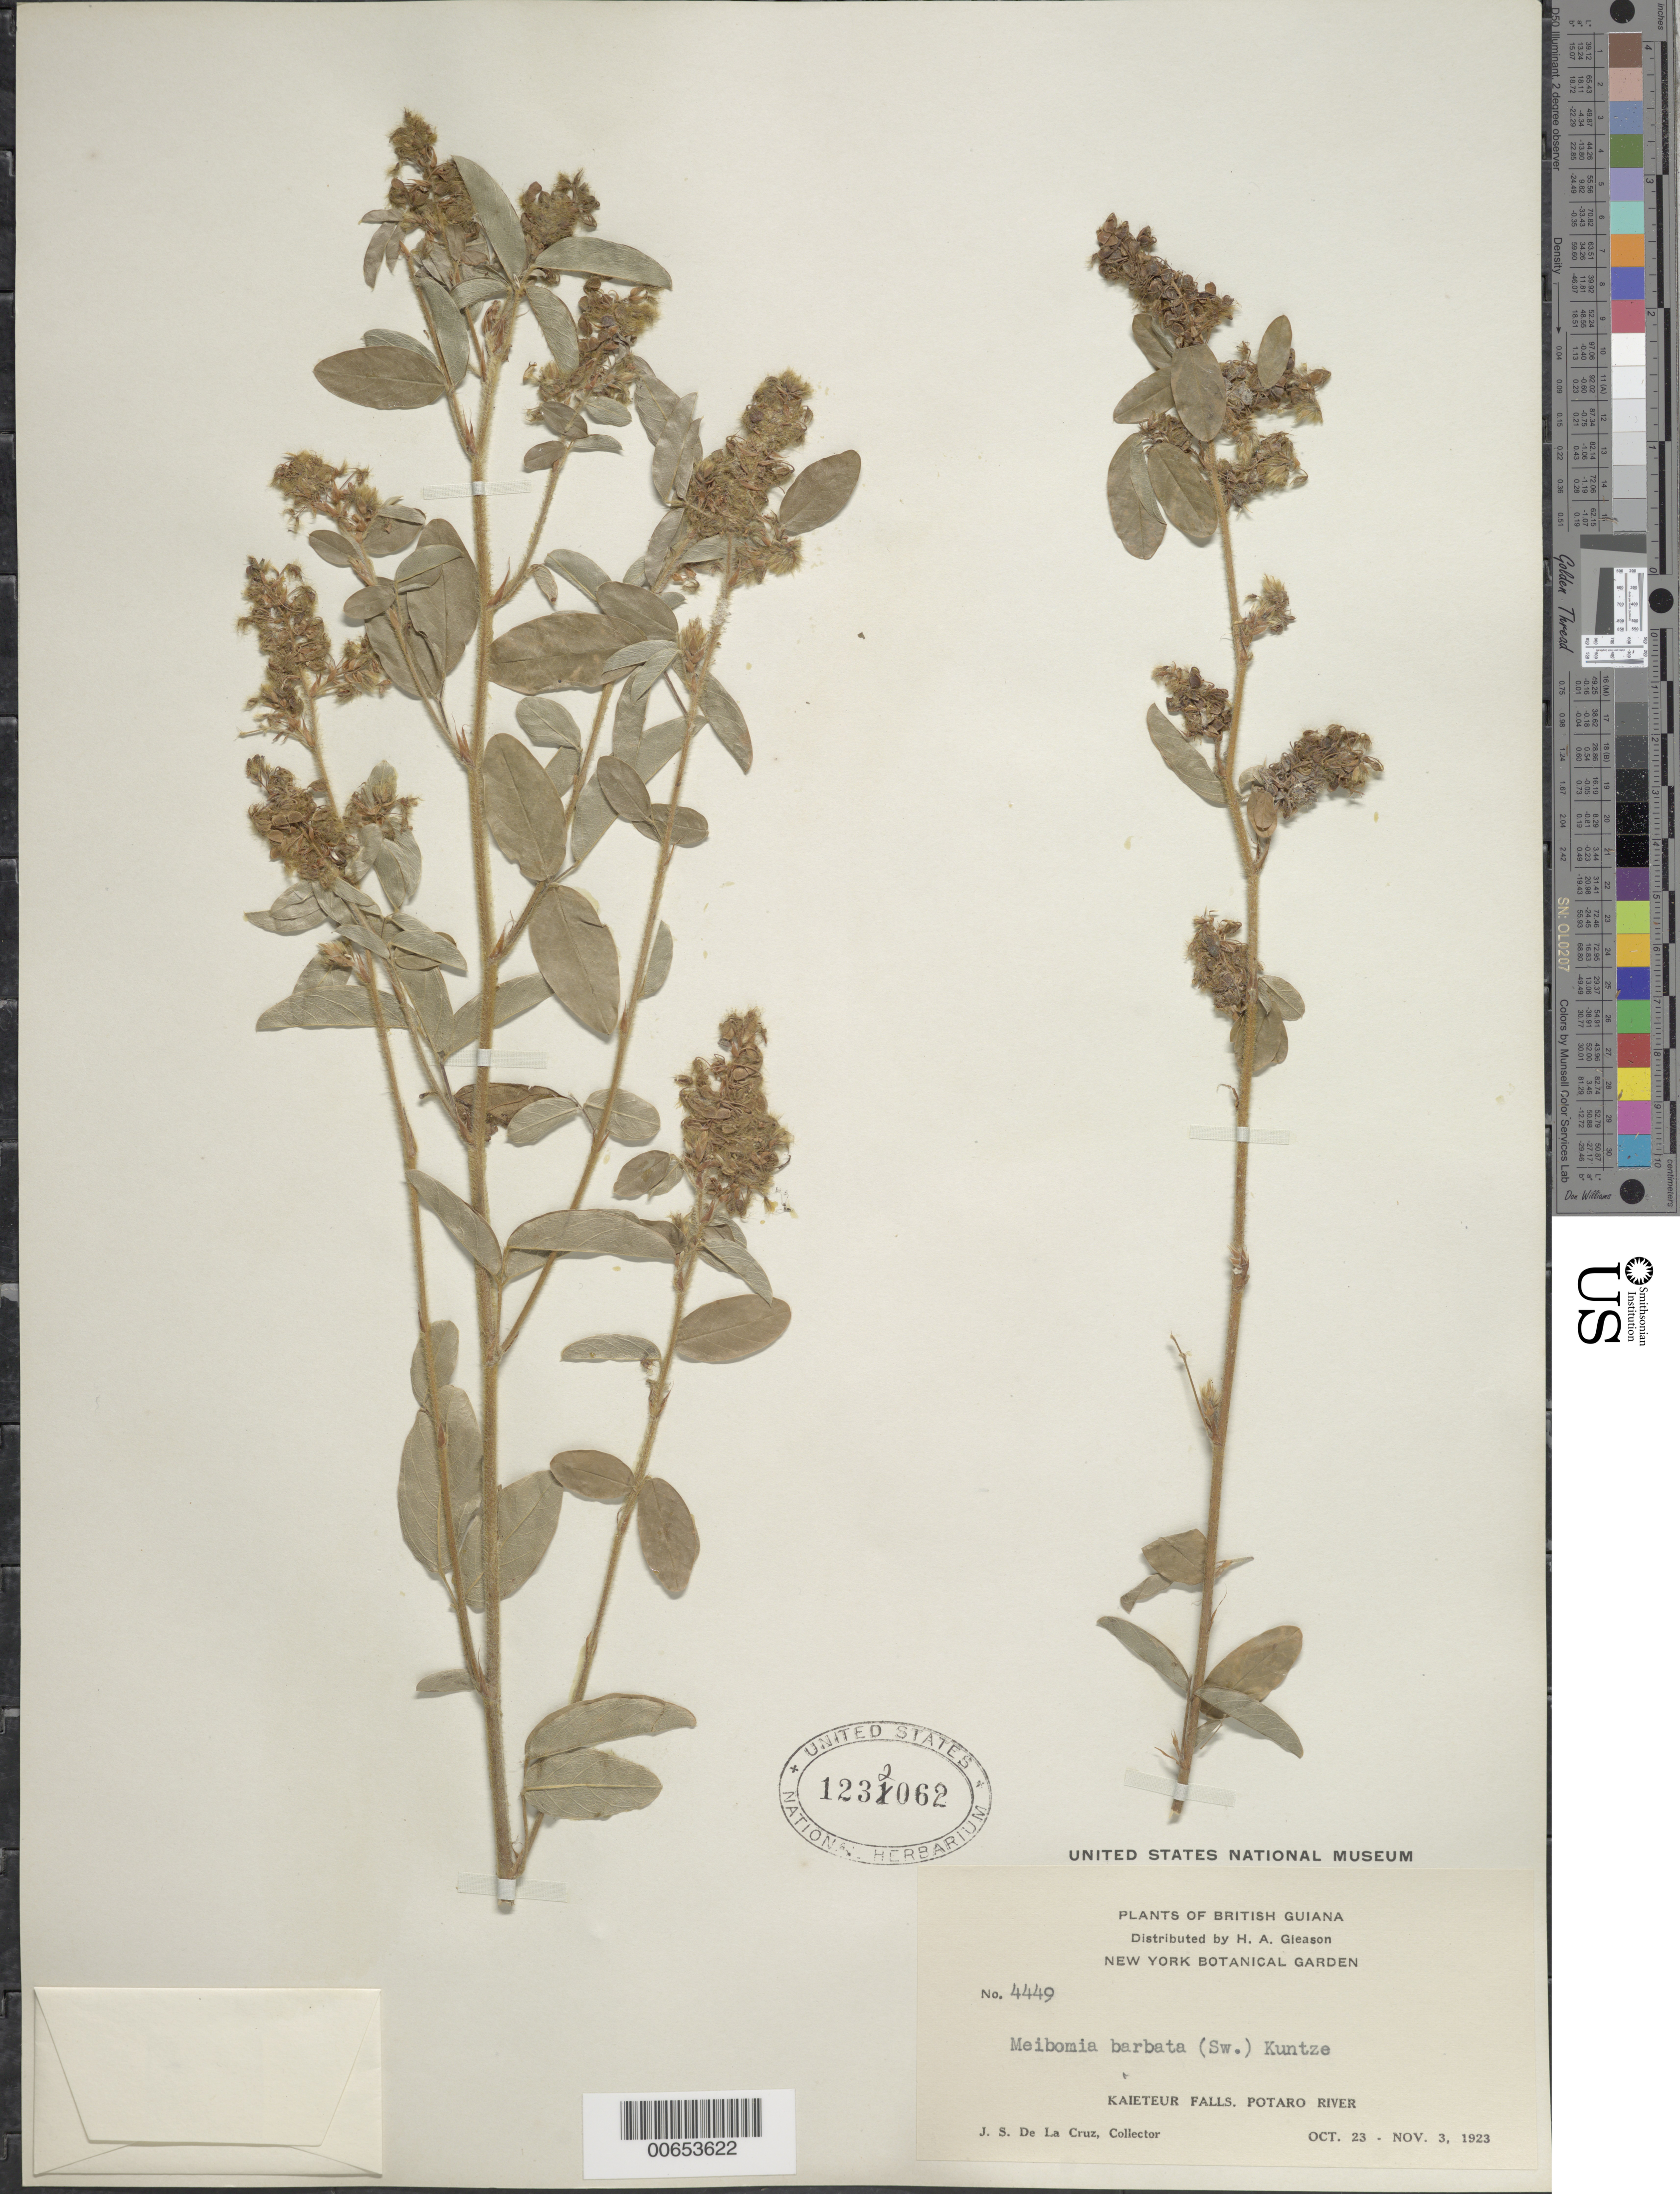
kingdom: Plantae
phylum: Tracheophyta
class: Magnoliopsida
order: Fabales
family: Fabaceae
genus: Grona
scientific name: Grona barbata var. barbata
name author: (L.) H. Ohashi & K. Ohashi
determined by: Strong, Mark T., (BOT), Smithsonian Institution - National Museum of Natural History (UNITED STATES)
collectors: J. S. de la Cruz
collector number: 4449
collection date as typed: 23-Oct-23 to 3-Nov-23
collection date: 1923-10-23/1923-11-03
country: Guyana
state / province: Potaro-Siparuni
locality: Kaieteur Falls, Potaro R.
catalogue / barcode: US 1232062